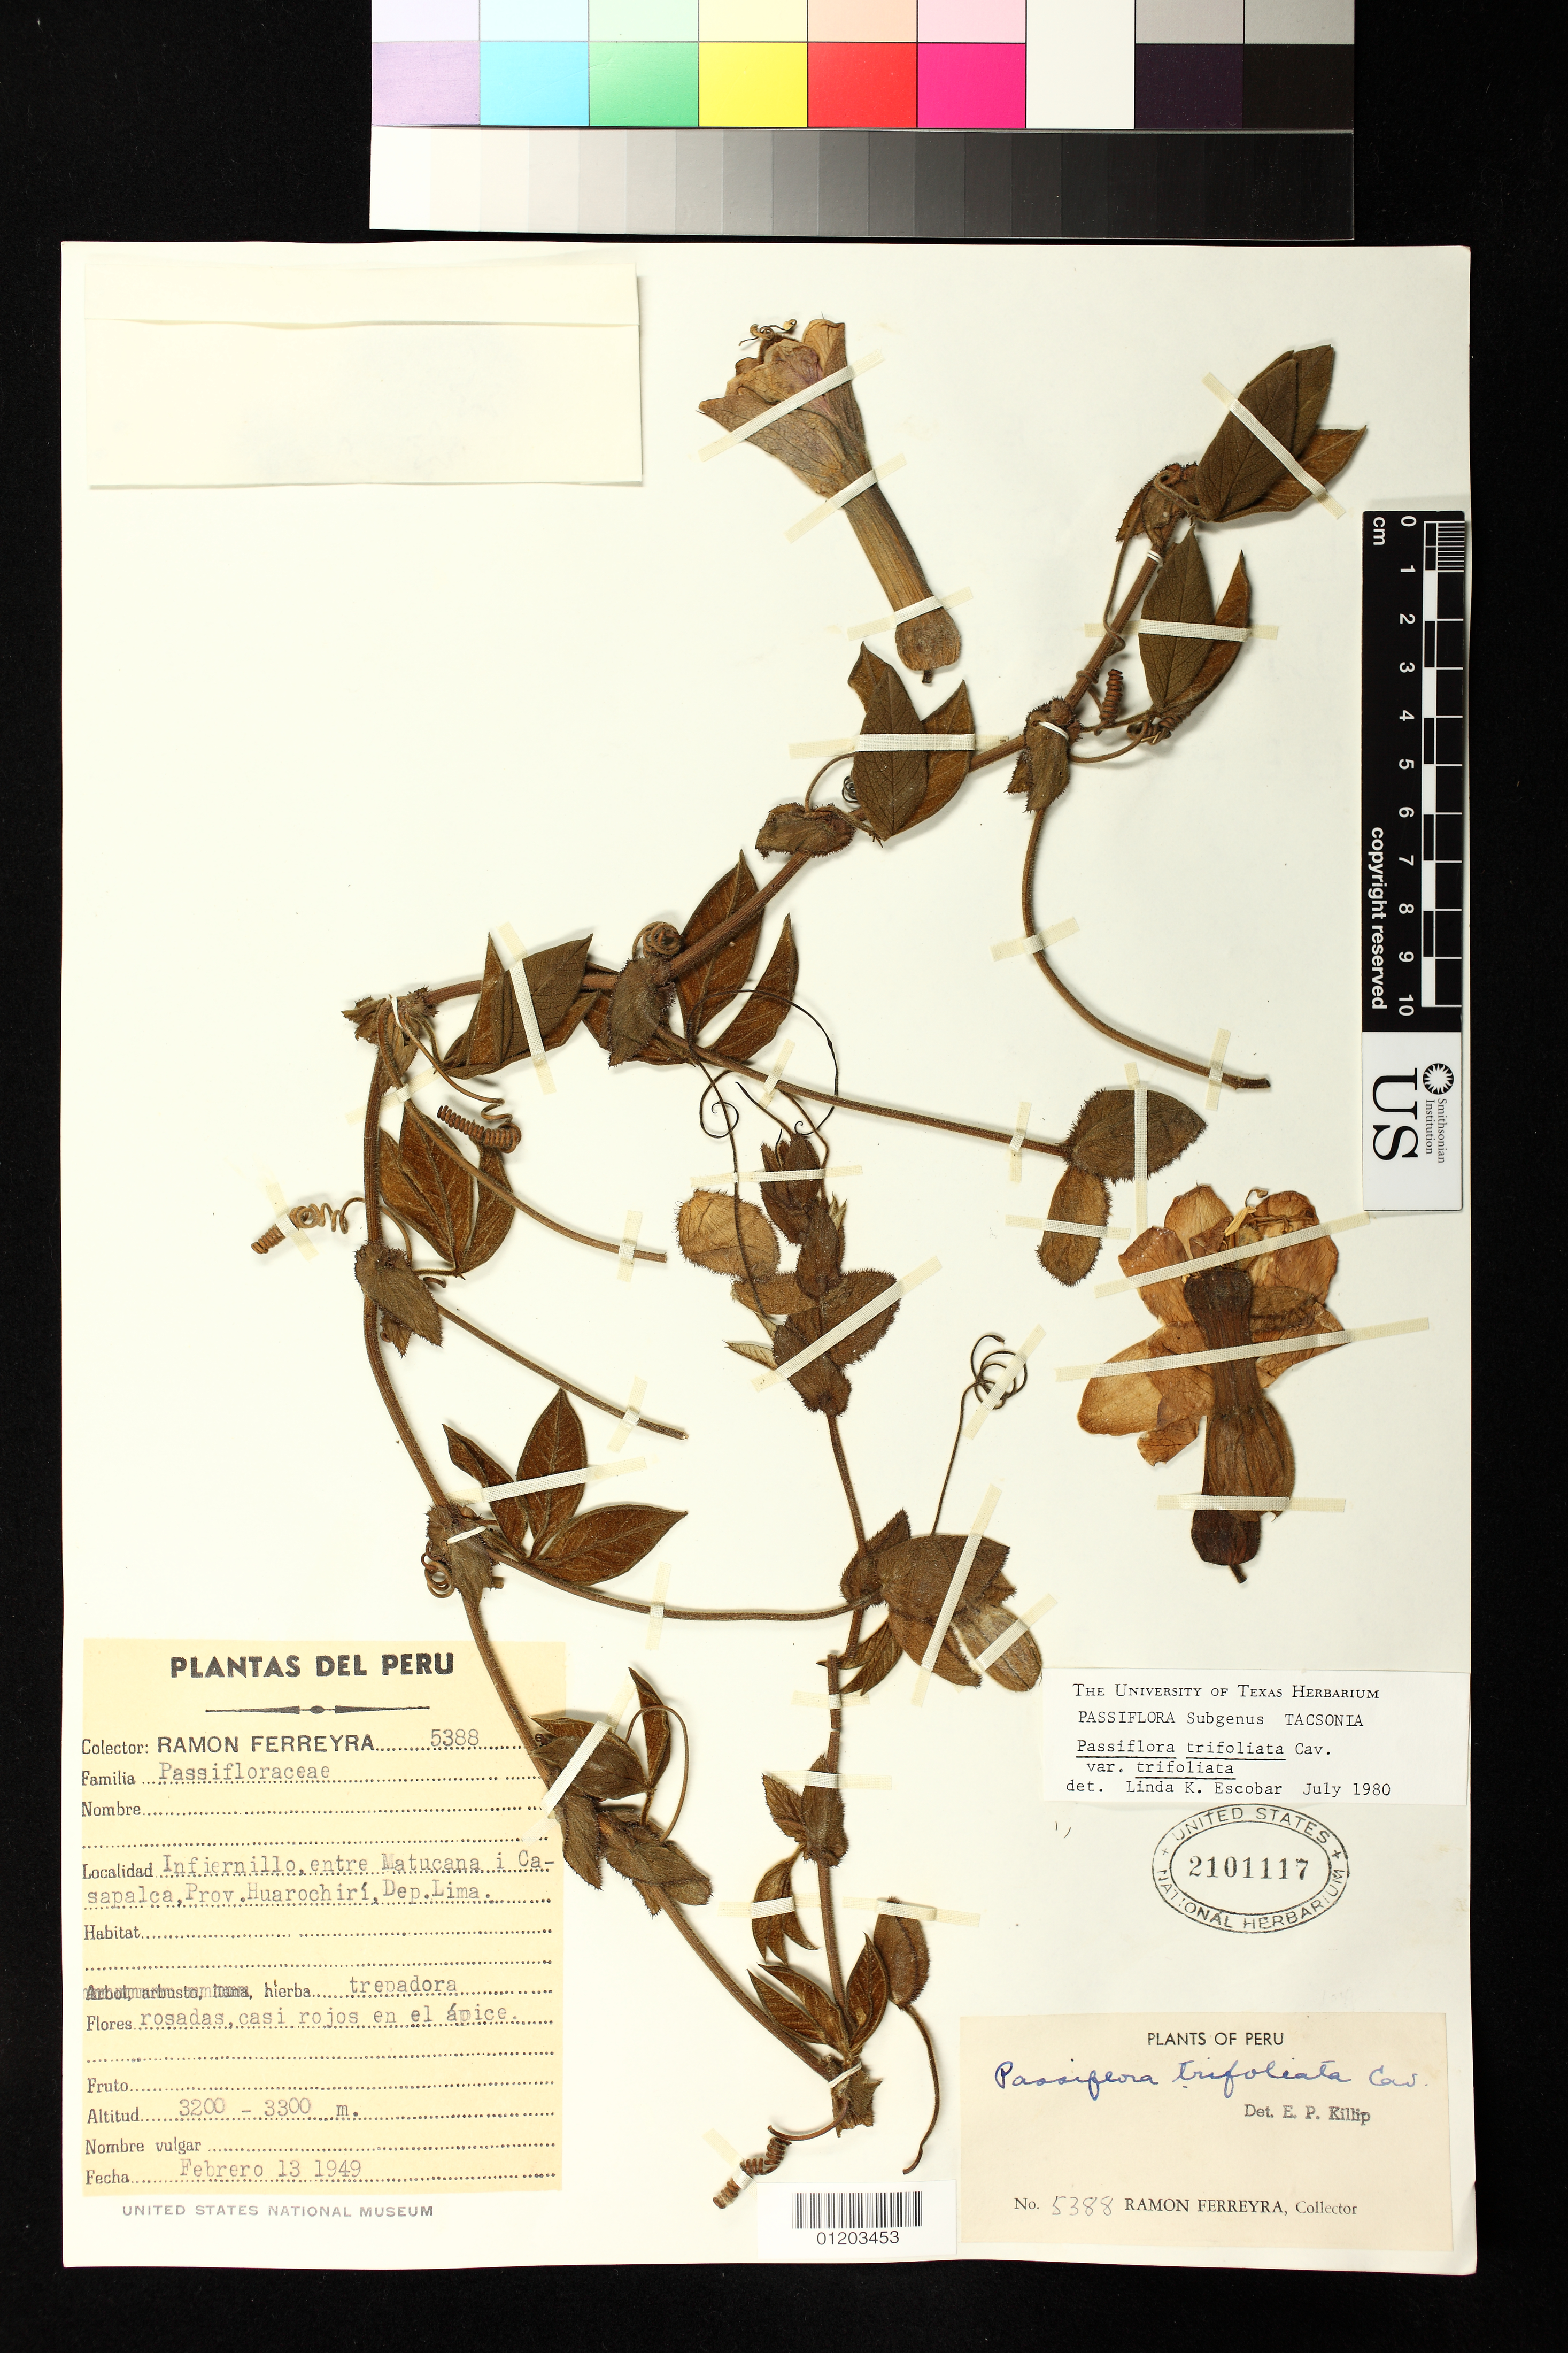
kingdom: Plantae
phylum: Tracheophyta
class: Magnoliopsida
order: Malpighiales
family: Passifloraceae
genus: Passiflora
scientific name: Passiflora trifoliata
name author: Cav.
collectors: R. A. Ferreyra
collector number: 5388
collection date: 1949-02-13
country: Peru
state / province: Lima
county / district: Huarochirí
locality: Infiernillo, entre Matucana i Casapalca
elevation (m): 3200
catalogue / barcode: US 2101117